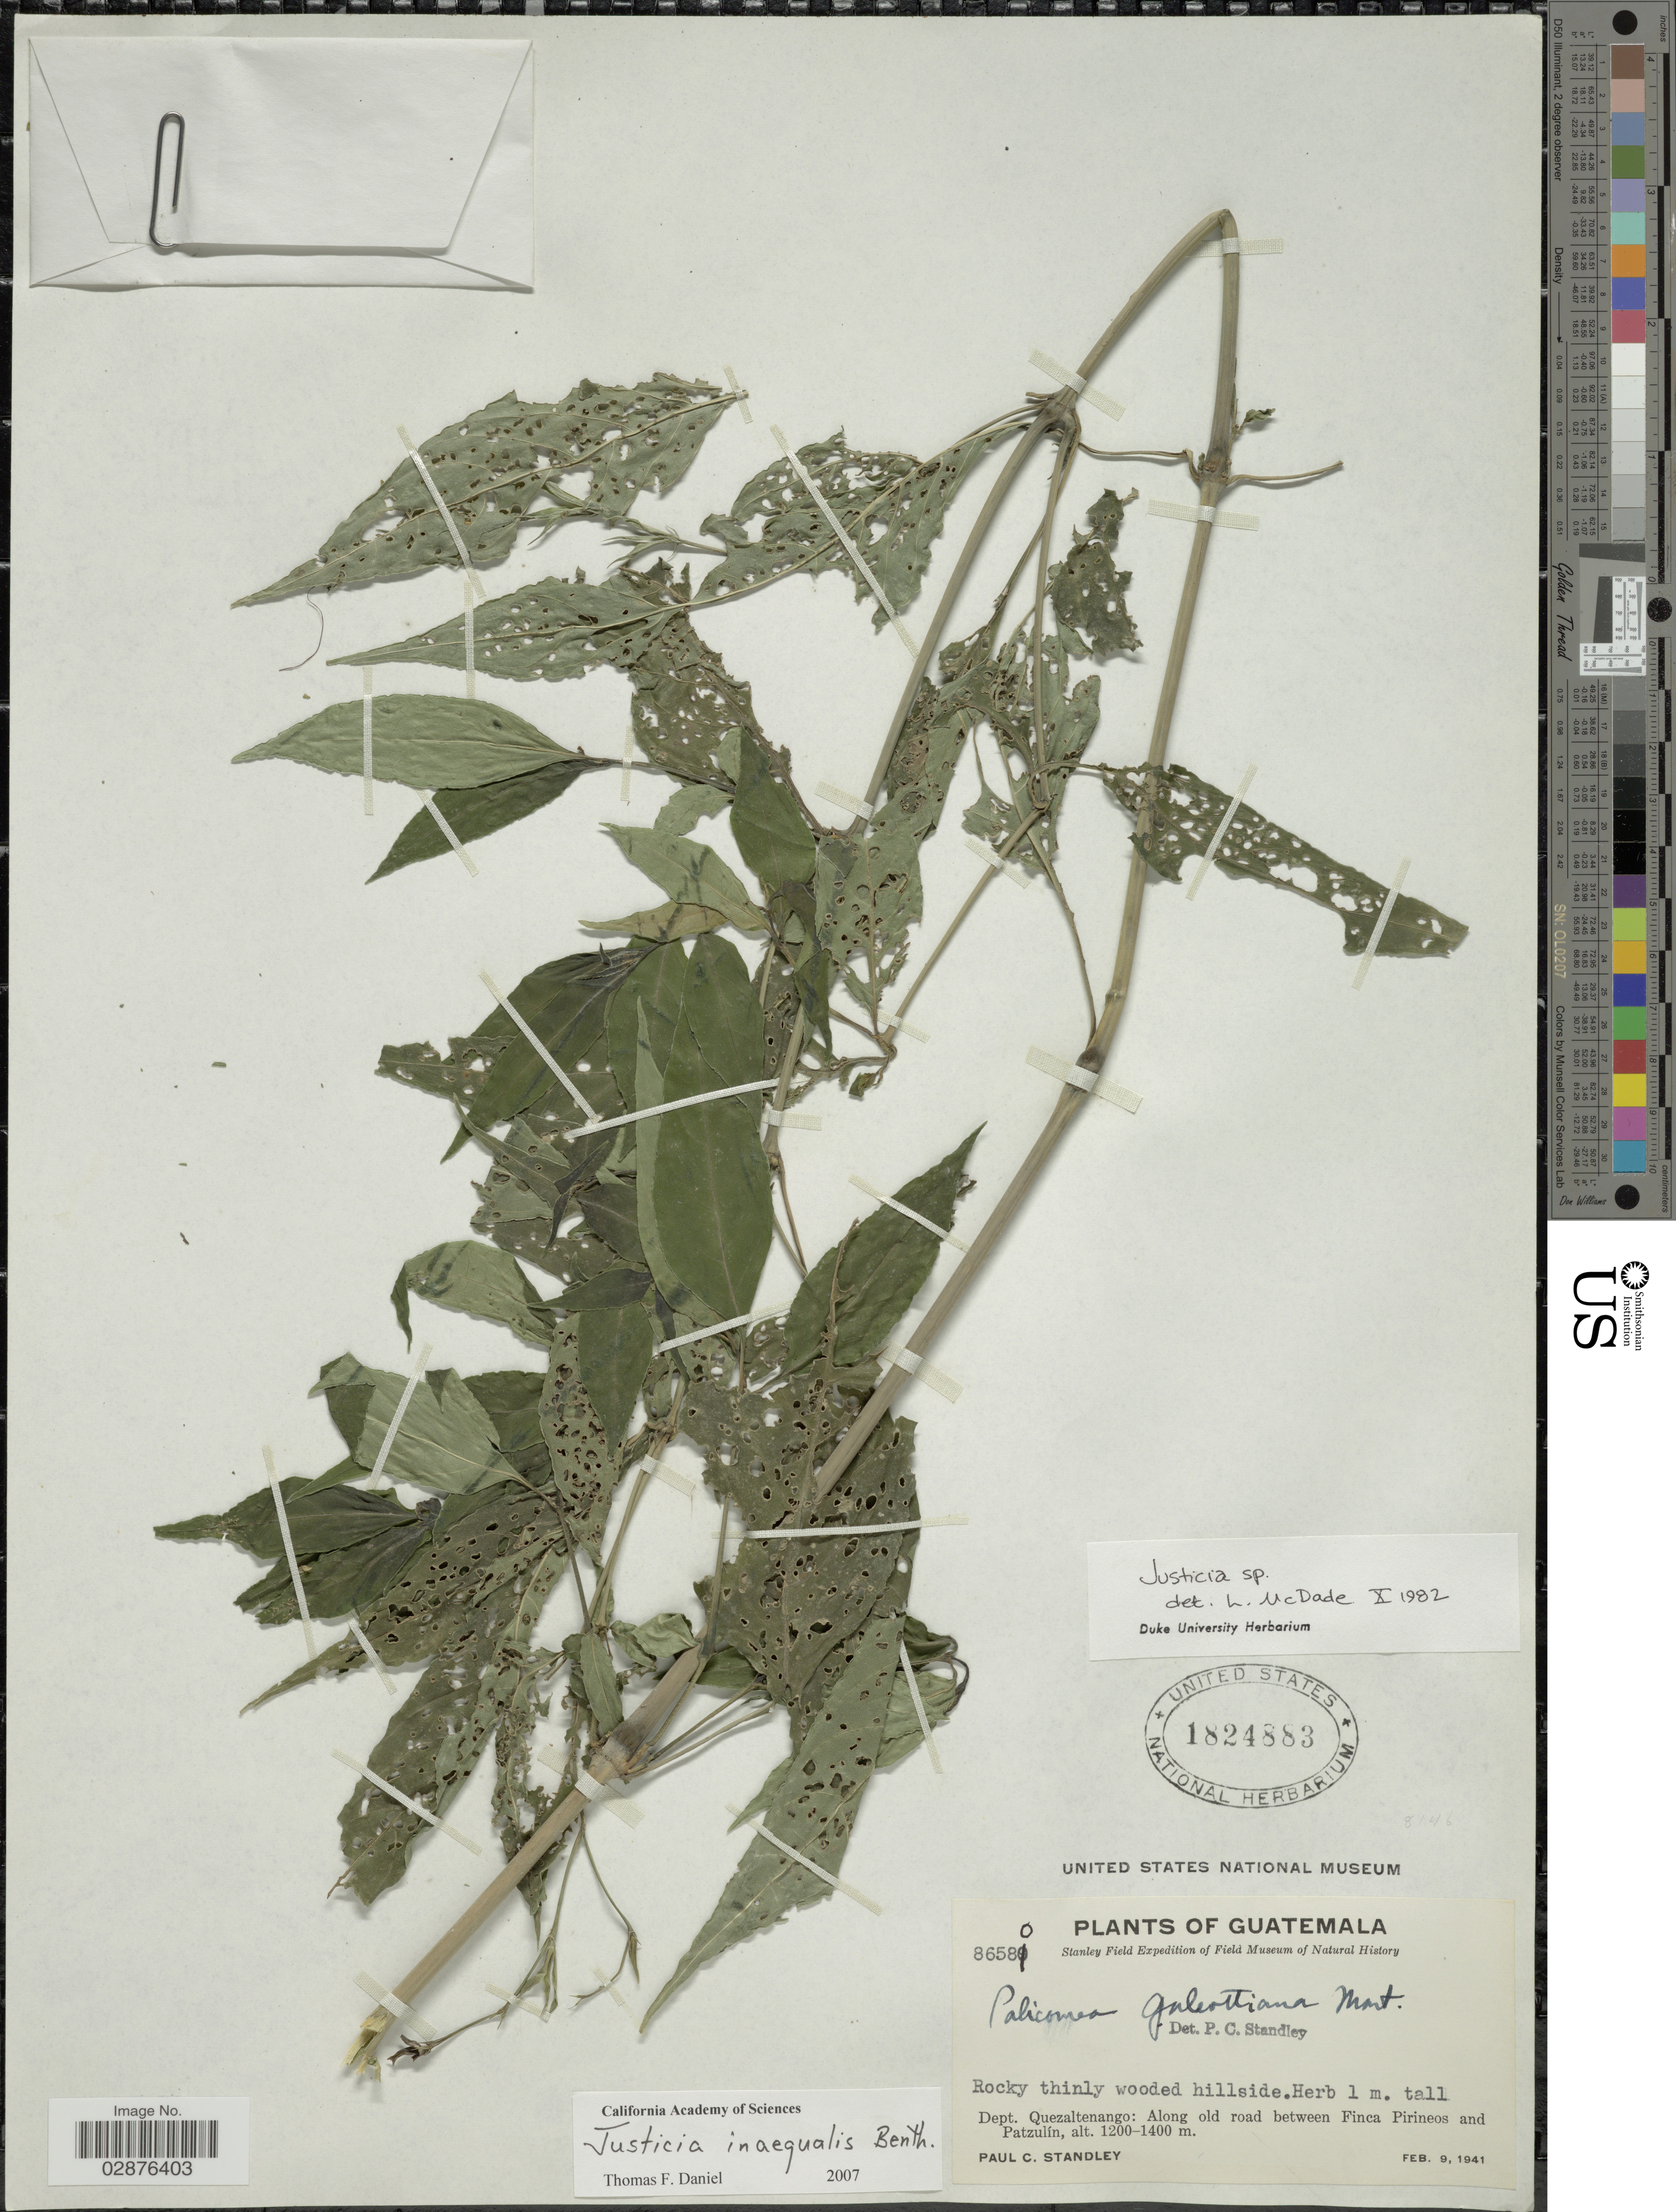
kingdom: Plantae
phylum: Tracheophyta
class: Magnoliopsida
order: Lamiales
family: Acanthaceae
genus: Justicia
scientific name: Justicia inaequalis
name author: Benth.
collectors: P. C. Standley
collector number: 86580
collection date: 1941-02-09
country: Guatemala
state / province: Quetzaltenango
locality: Dept. Quezaltenango: Along old road between Finca Pirineos and Patzulín.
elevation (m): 1200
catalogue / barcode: US 1824883